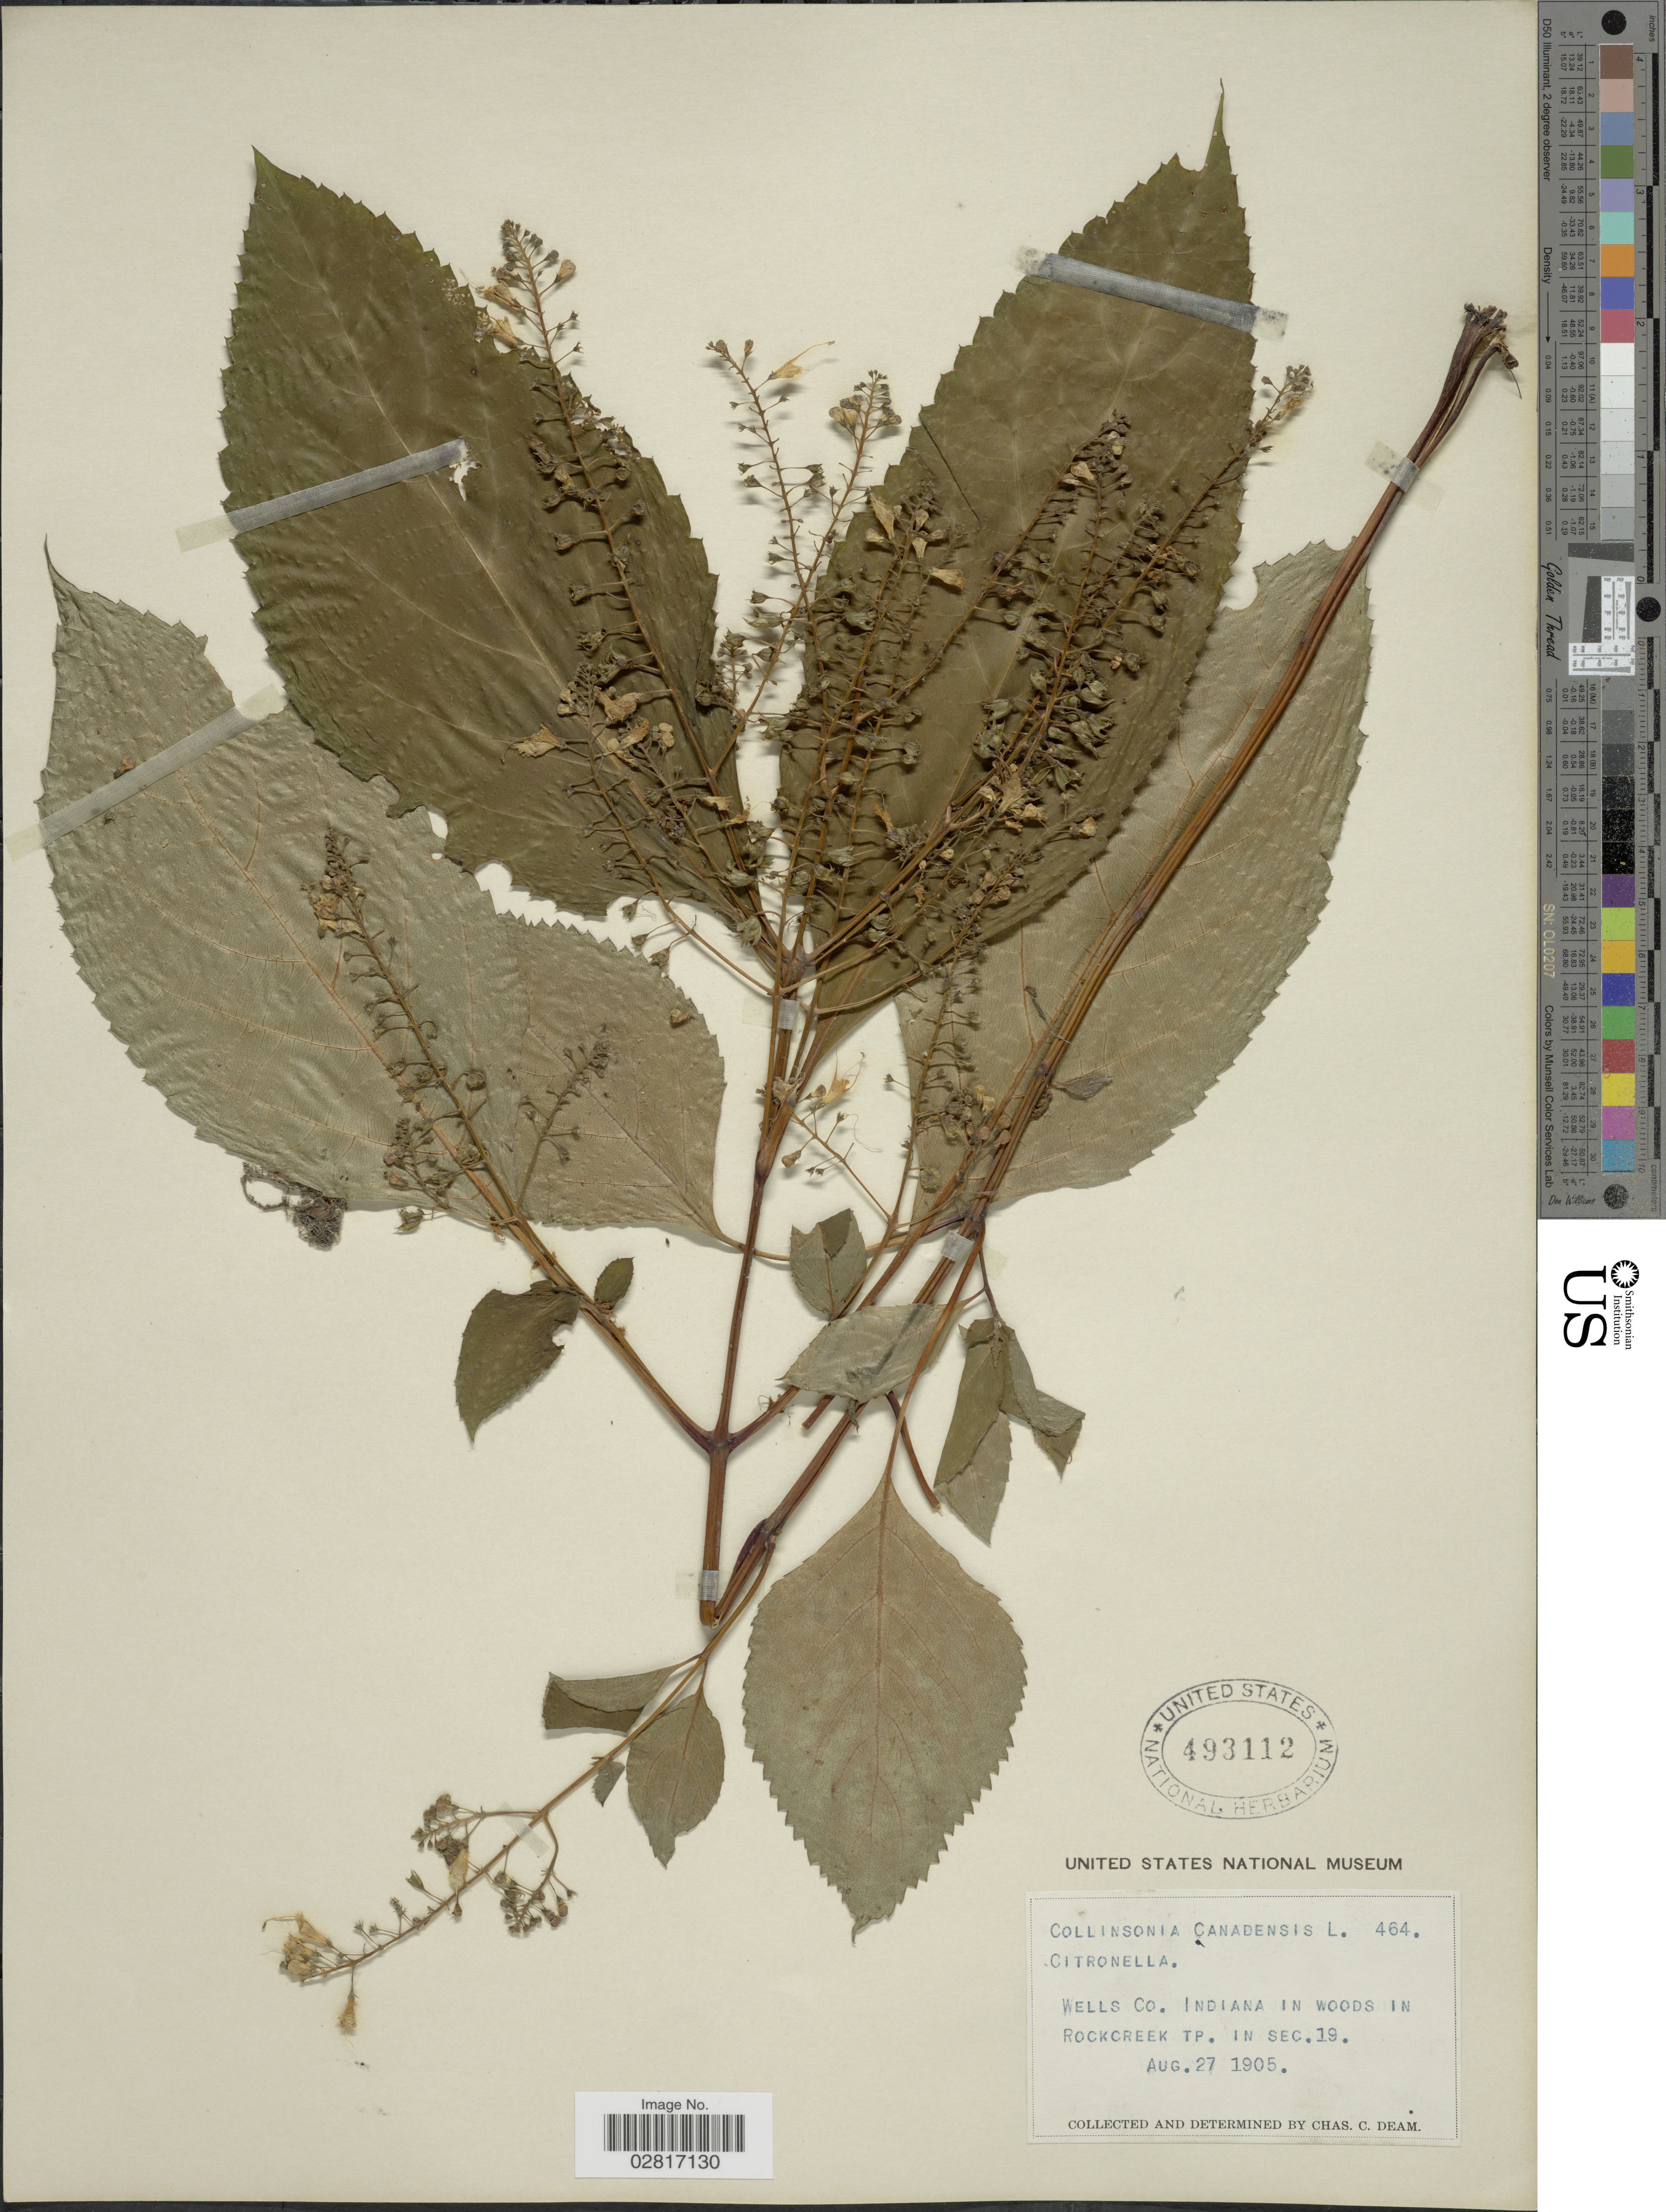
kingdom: Plantae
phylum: Tracheophyta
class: Magnoliopsida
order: Lamiales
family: Lamiaceae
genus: Collinsonia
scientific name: Collinsonia canadensis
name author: L.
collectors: C. C. Deam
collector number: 464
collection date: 1905-08-27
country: United States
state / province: Indiana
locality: Wells Co, in Rockcreek Tp. in sec. 19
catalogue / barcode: US 493112